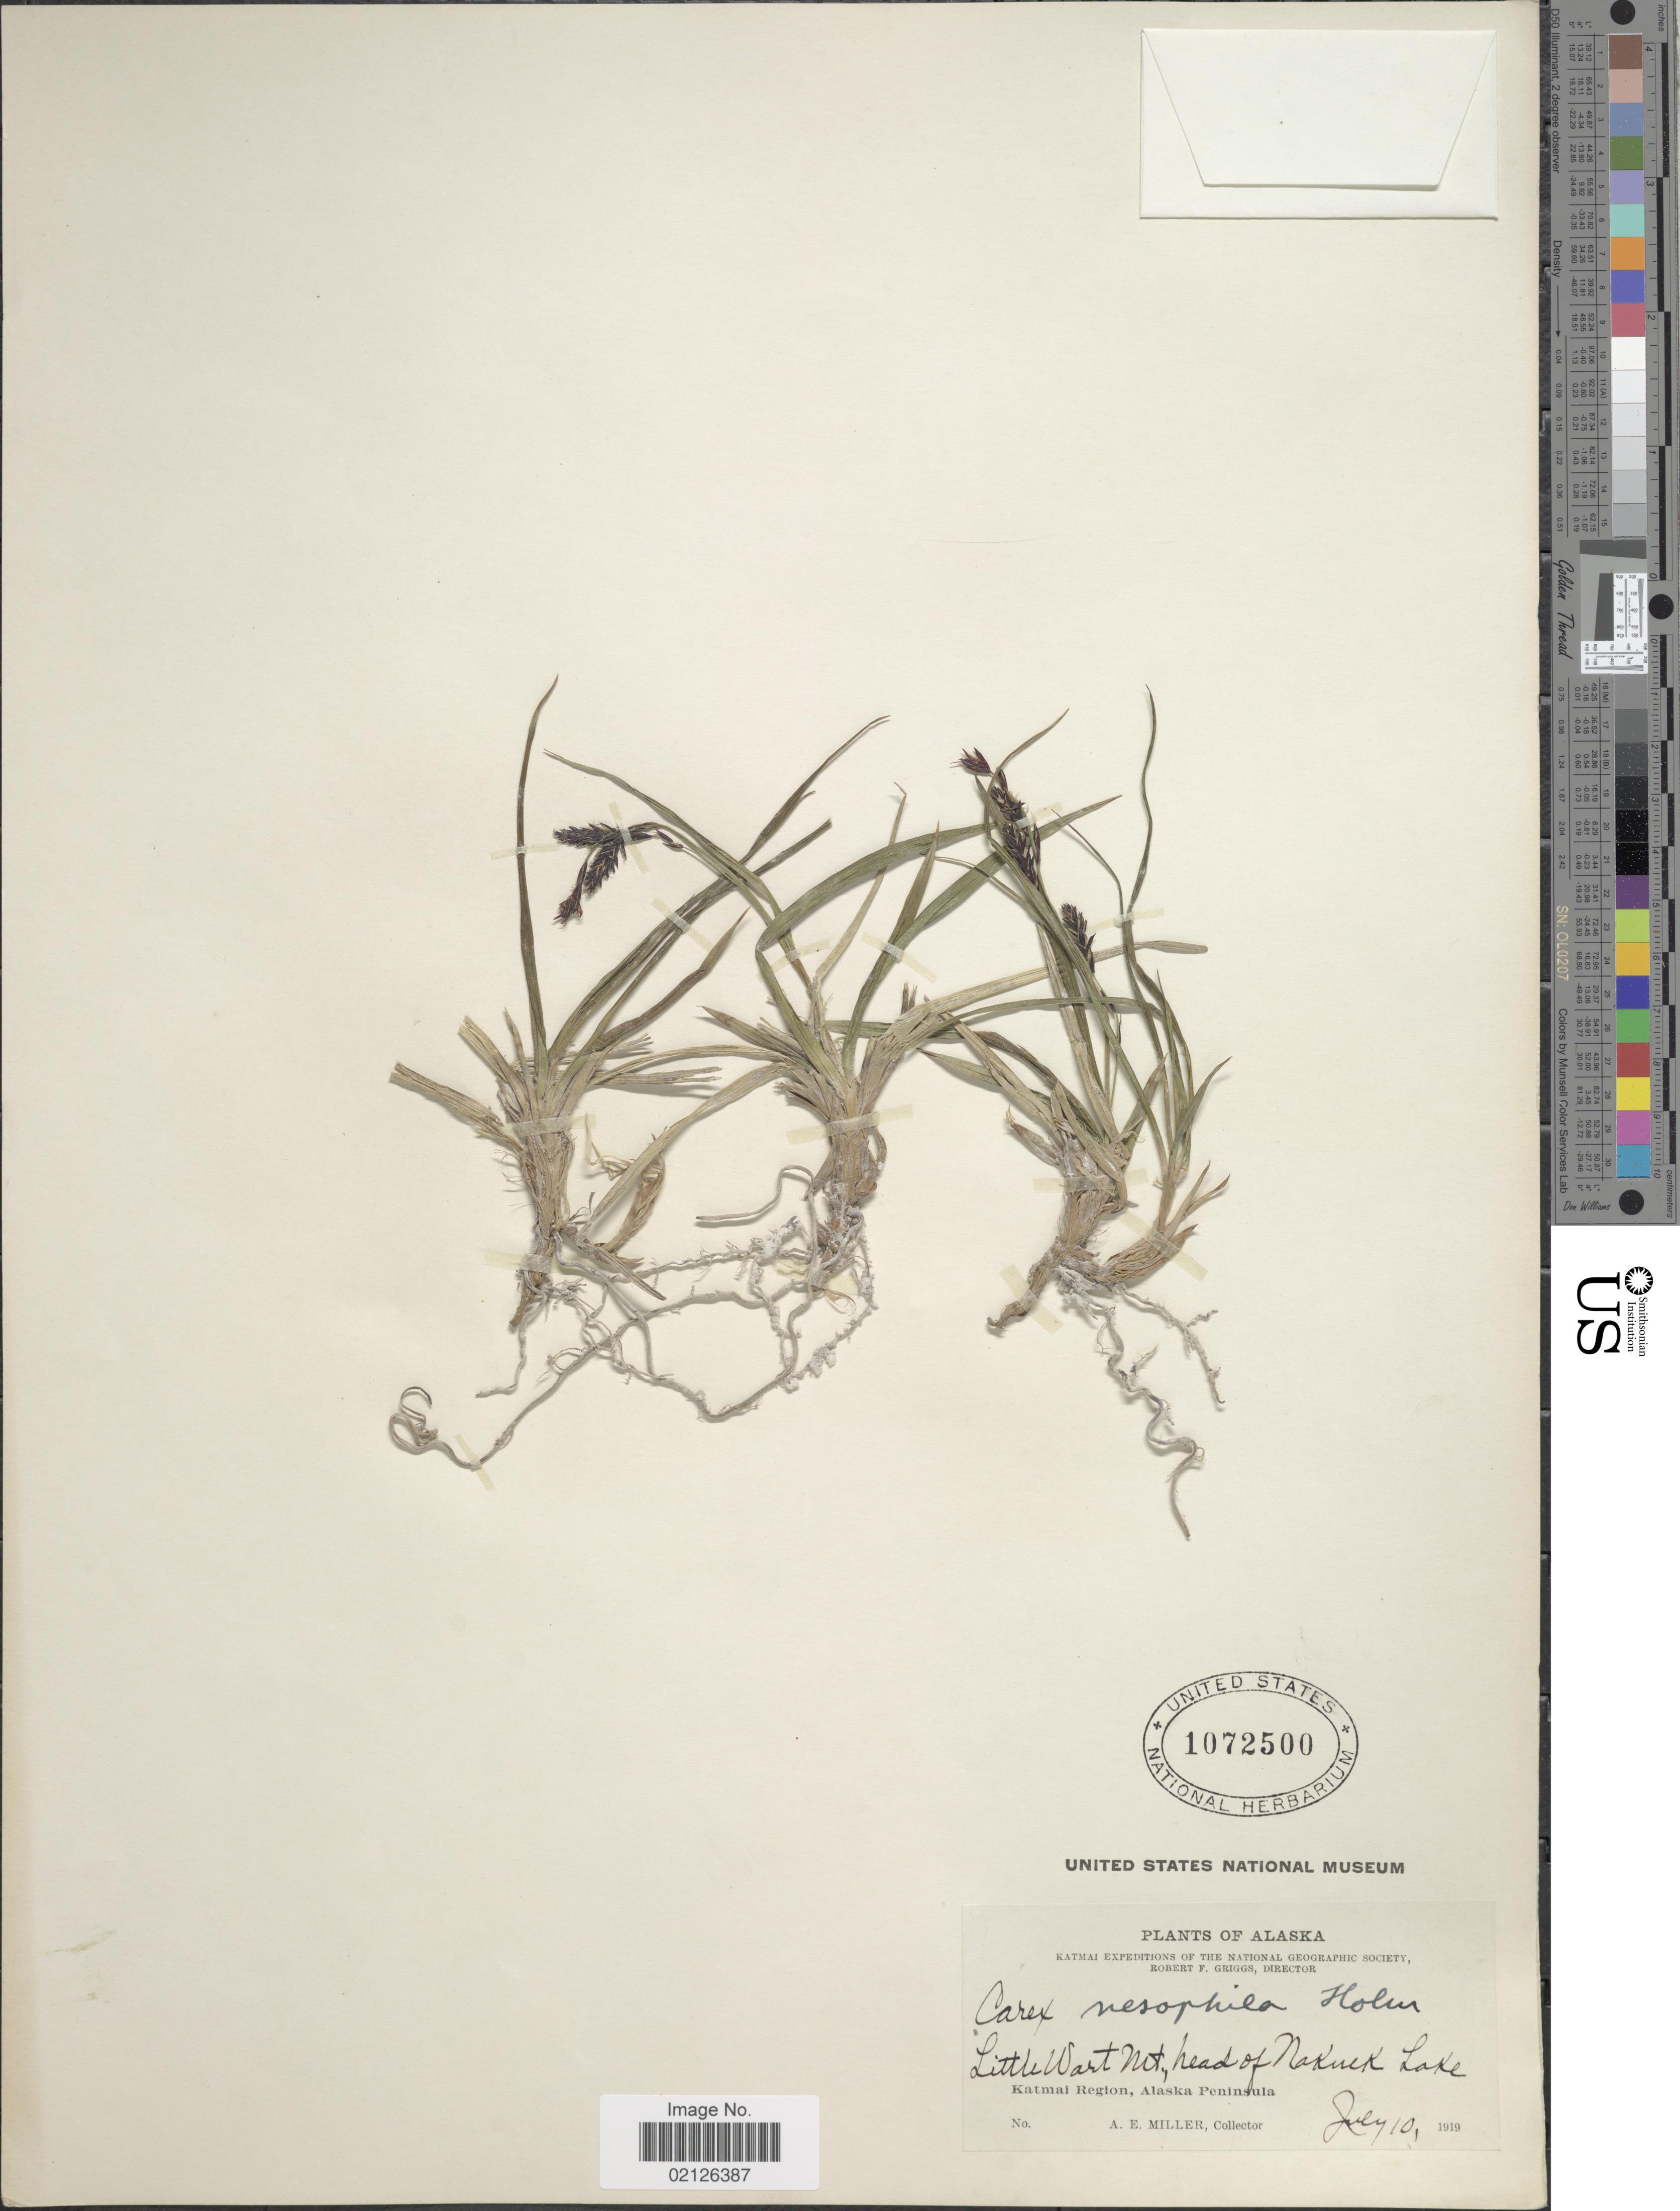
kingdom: Plantae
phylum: Tracheophyta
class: Liliopsida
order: Poales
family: Cyperaceae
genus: Carex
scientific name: Carex microchaeta subsp. nesophila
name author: (Holm) D.F. Murray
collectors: A. E. Miller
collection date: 1919-07-10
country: United States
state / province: Alaska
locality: Little Wart Mt., head of Naknek Lake, Katmai Region, Alaska Peninsula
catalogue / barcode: US 1072500